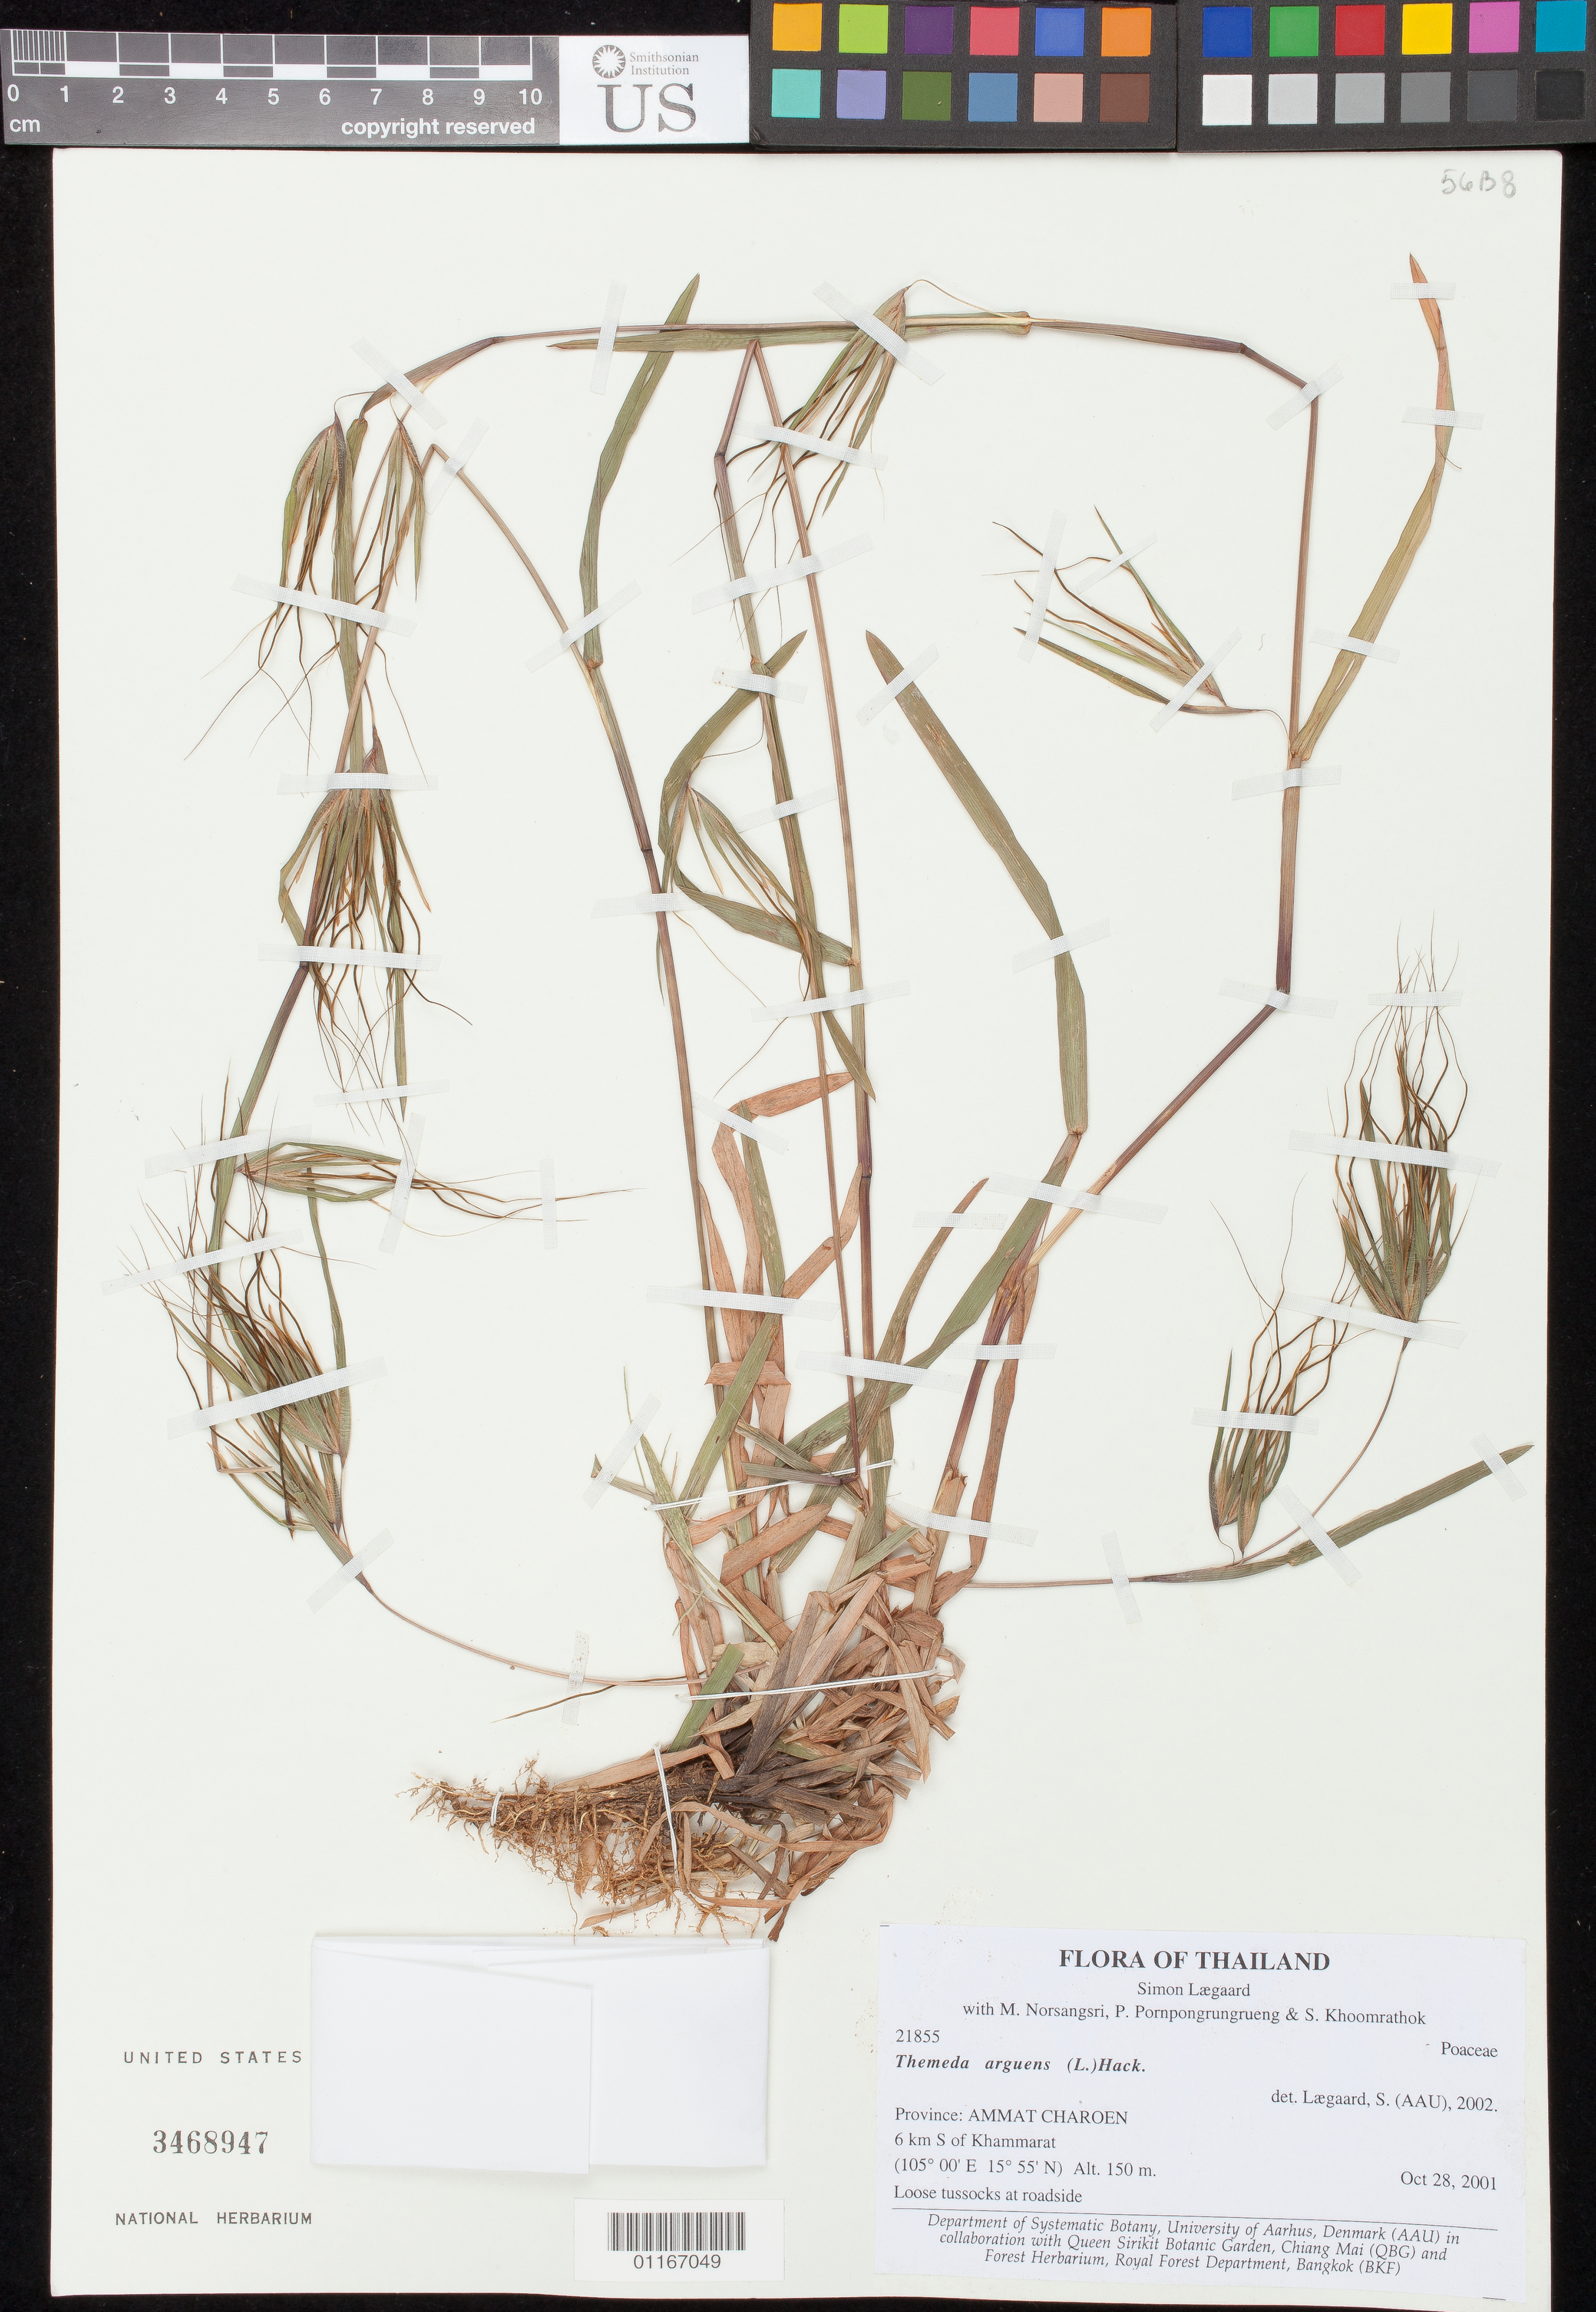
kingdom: Plantae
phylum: Tracheophyta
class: Liliopsida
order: Poales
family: Poaceae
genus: Themeda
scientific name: Themeda arguens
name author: (L.) Hack.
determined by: Lægaard, S.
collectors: S. Lægaard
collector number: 21855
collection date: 2001-10-28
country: Thailand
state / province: Ammat Charoen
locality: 6 km south of Khammarat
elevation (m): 150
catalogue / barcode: US 3468947